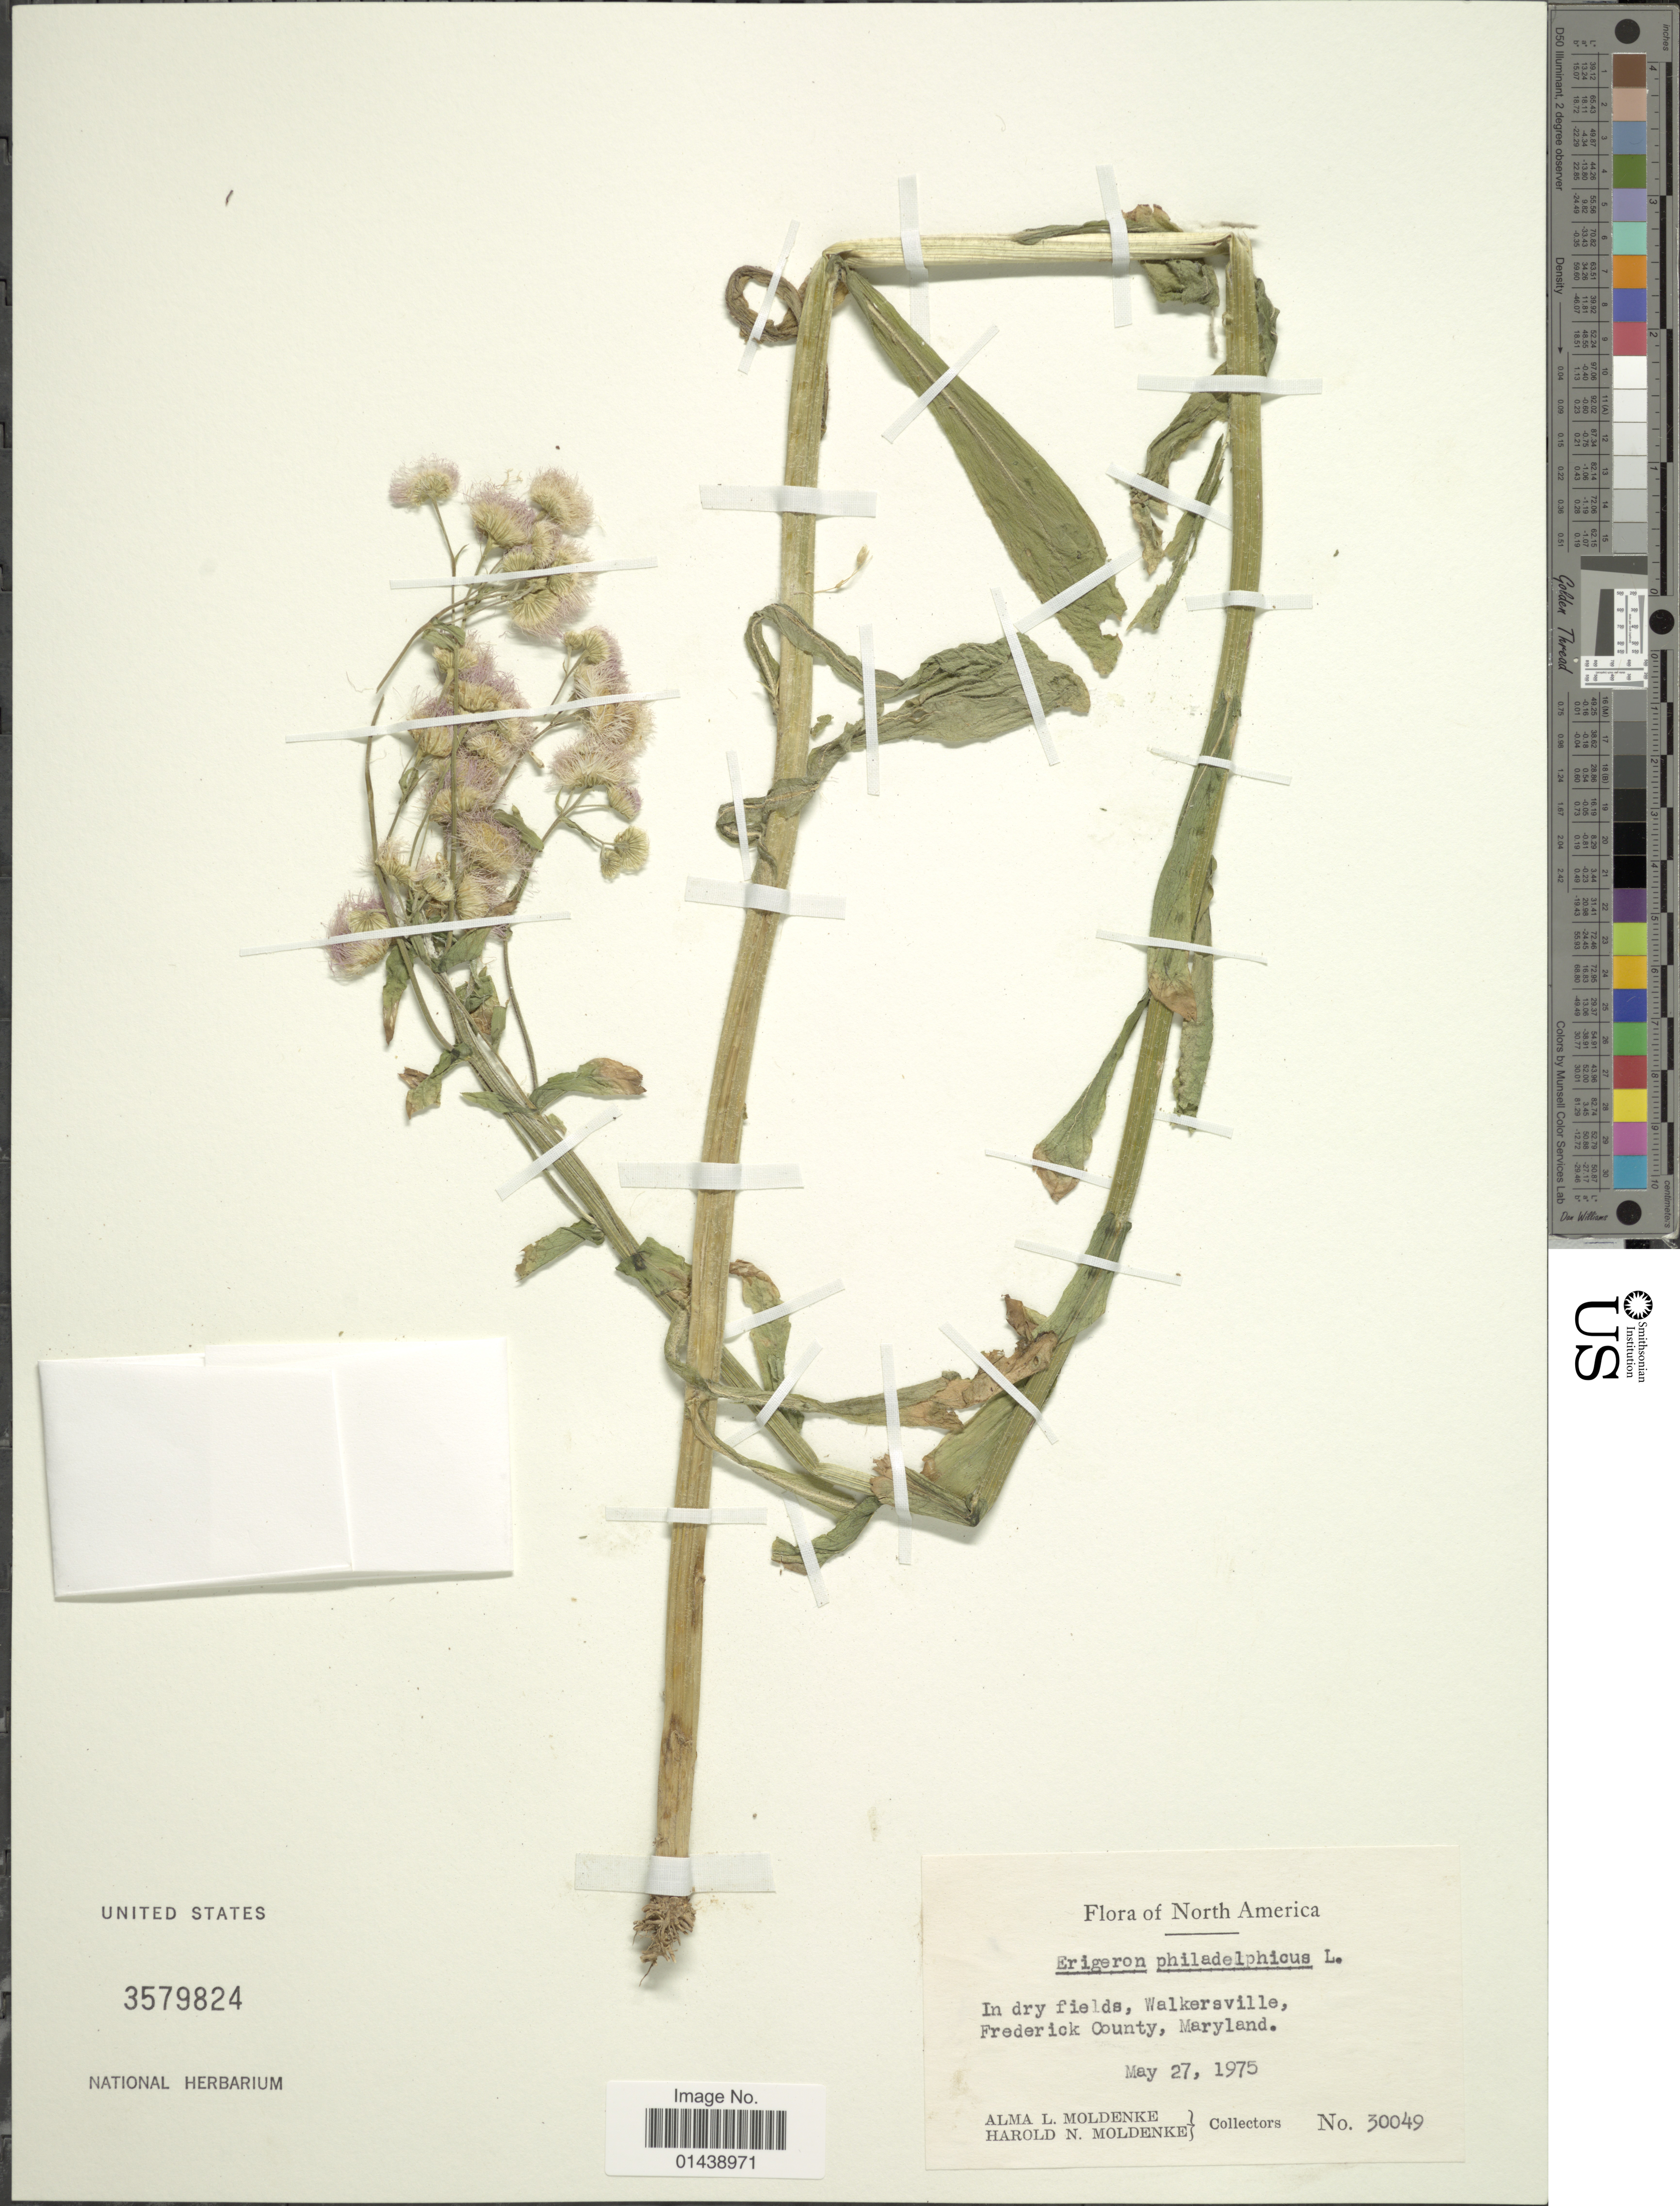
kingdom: Plantae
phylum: Tracheophyta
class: Magnoliopsida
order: Asterales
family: Asteraceae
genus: Erigeron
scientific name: Erigeron philadelphicus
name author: L.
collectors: A. L. Moldenke & H. N. Moldenke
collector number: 30049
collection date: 1975-05-27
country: United States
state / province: Maryland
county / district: Frederick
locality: Walkersville, Frederick County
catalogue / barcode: US 3579824